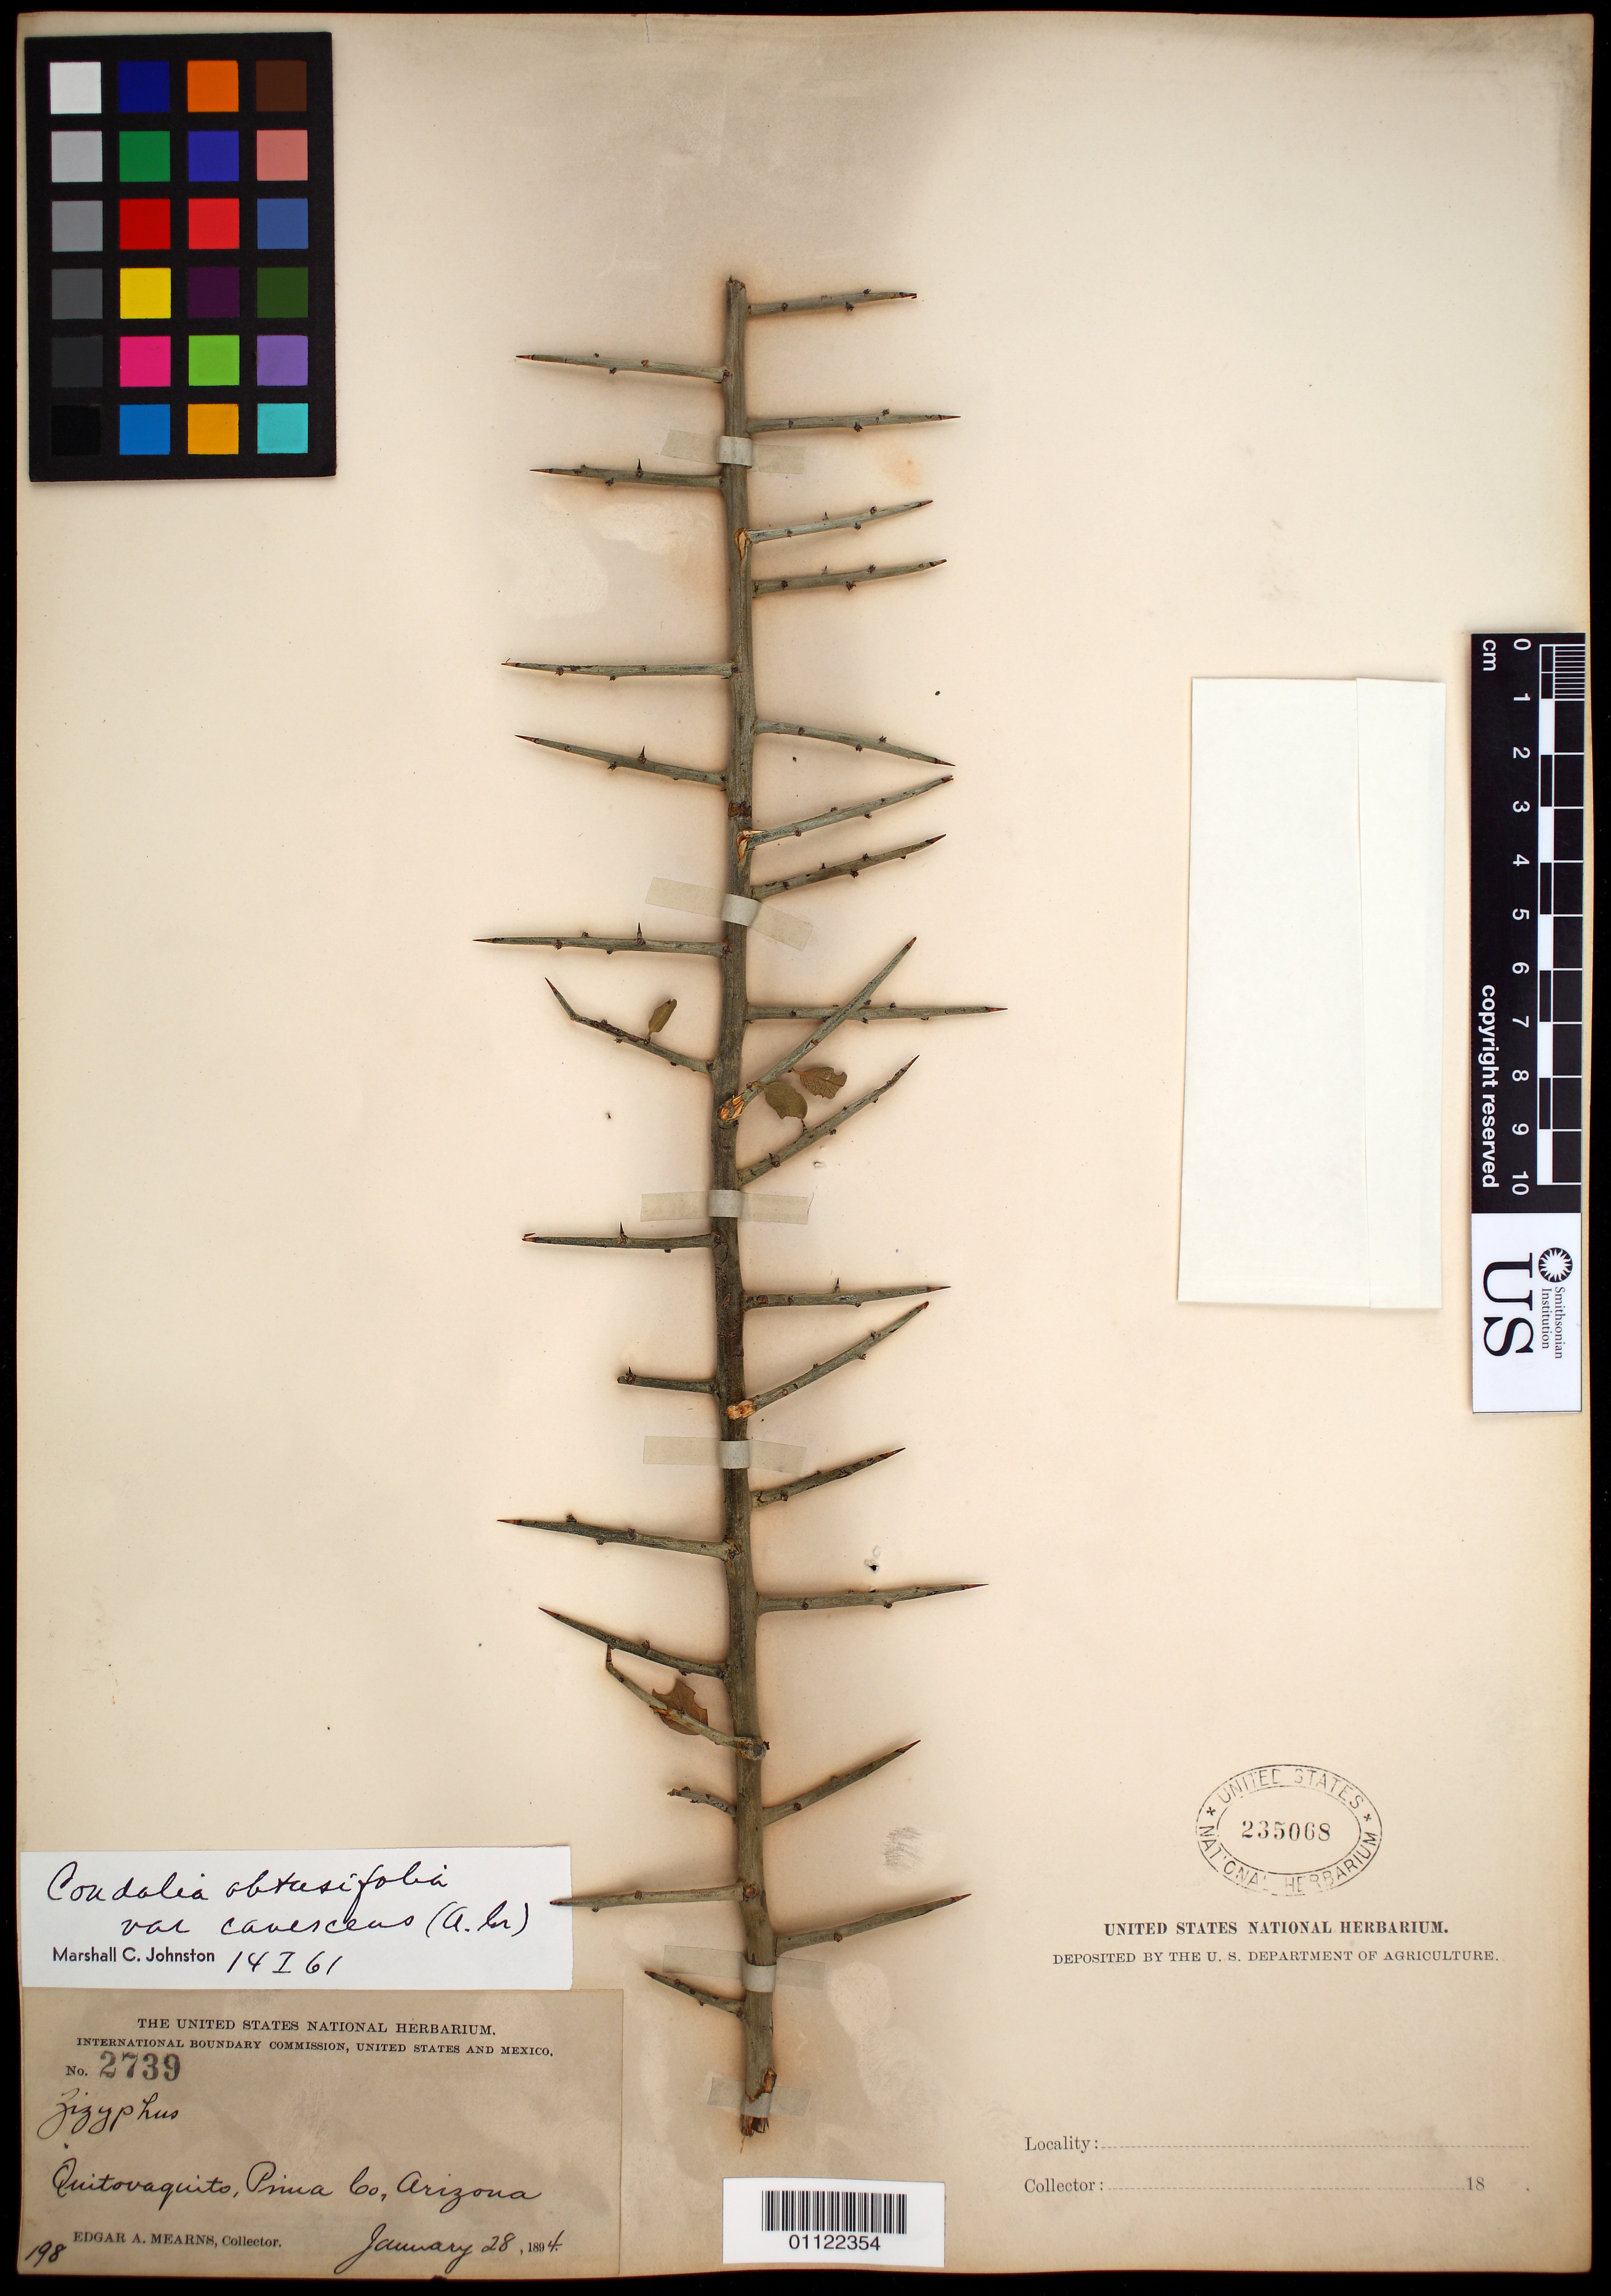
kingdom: Plantae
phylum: Tracheophyta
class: Magnoliopsida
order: Rosales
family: Rhamnaceae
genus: Sarcomphalus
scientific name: Sarcomphalus obtusifolius var. canescens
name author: (A. Gray) Hauenschild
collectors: E. A. Mearns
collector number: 2739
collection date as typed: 28 Jan 1894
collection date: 1894-01-28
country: United States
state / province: Arizona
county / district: Pima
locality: Quitovaquito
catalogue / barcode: US 235068